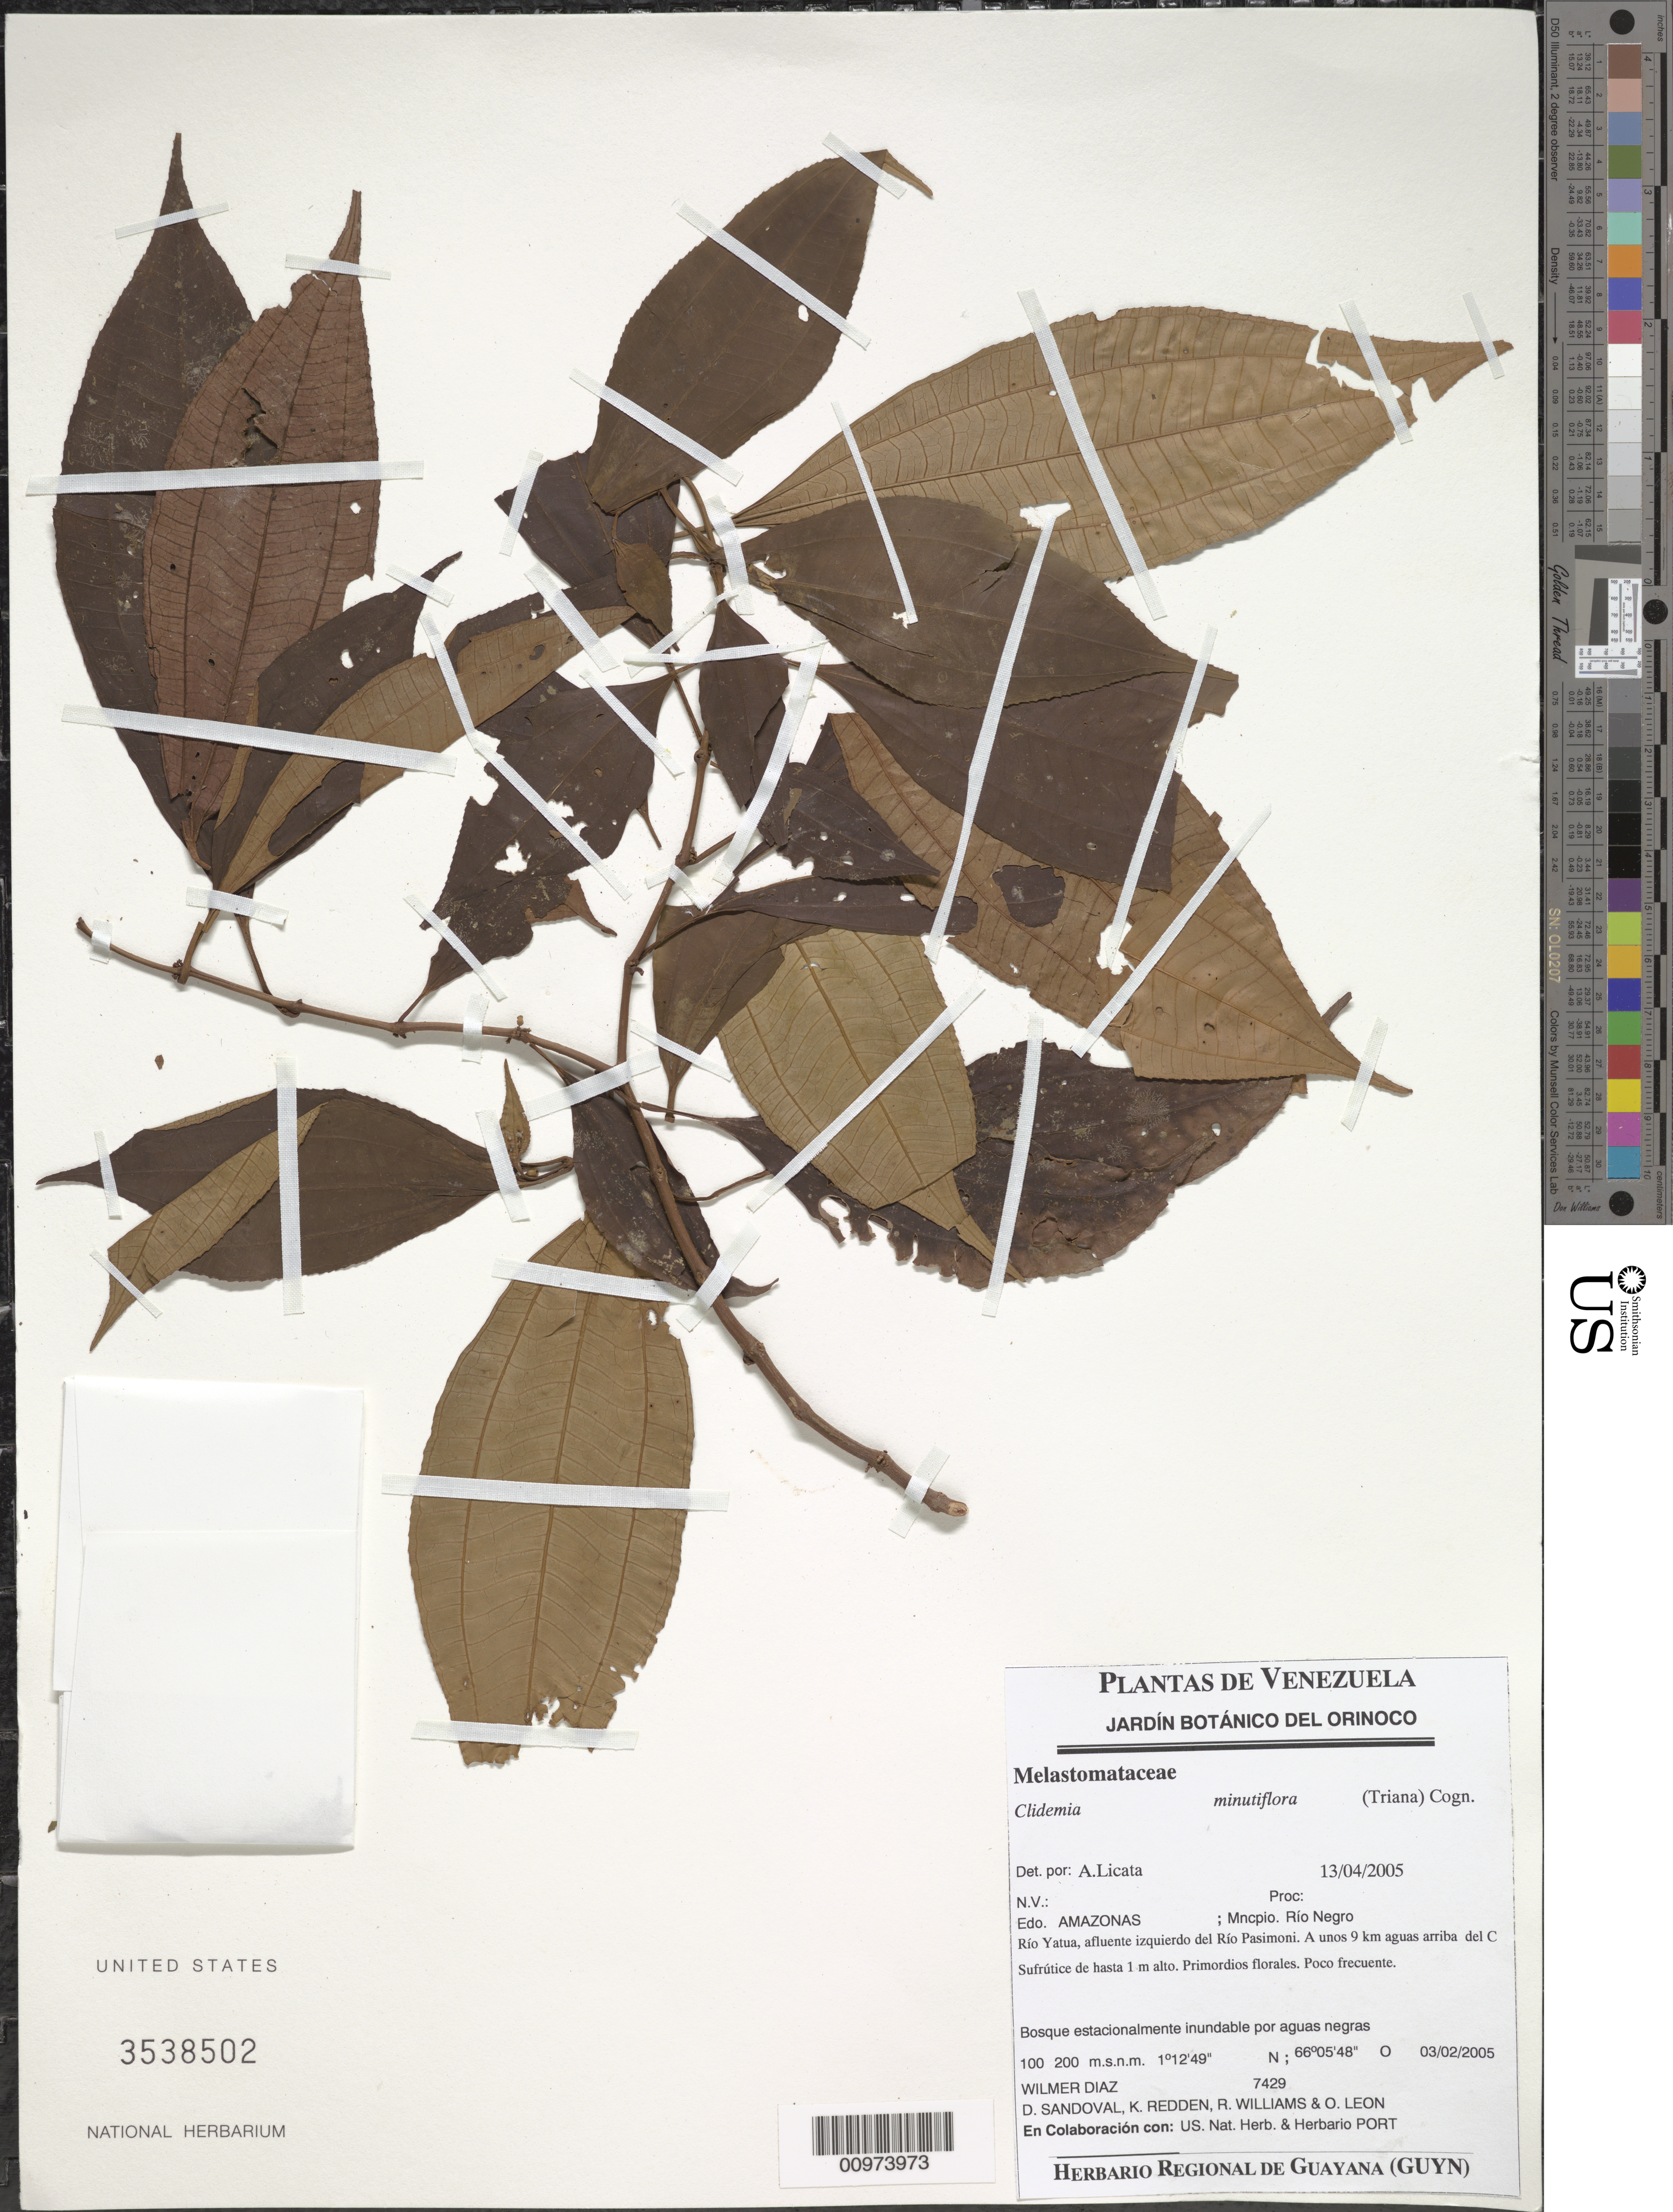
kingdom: Plantae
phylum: Tracheophyta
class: Magnoliopsida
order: Myrtales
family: Melastomataceae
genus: Clidemia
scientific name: Clidemia minutiflora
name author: (Triana) Cogn.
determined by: Licata, A., (PORT), Univ. Nac. Exp. de los Llanos Ezequiel Zamora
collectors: W. Díaz P., D. Sandoval, K. M. Redden, R. Williams & O. León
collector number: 7429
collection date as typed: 3-Feb-05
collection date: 2005-02-03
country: Venezuela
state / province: Amazonas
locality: Mun. Río Negro, Río Yatua, afluente izquierdo del Río Pasimoni, 9 km aguas arriba del Campamento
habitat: Bosque estacionalmente inundable por aguas negras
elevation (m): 100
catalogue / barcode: US 3538502